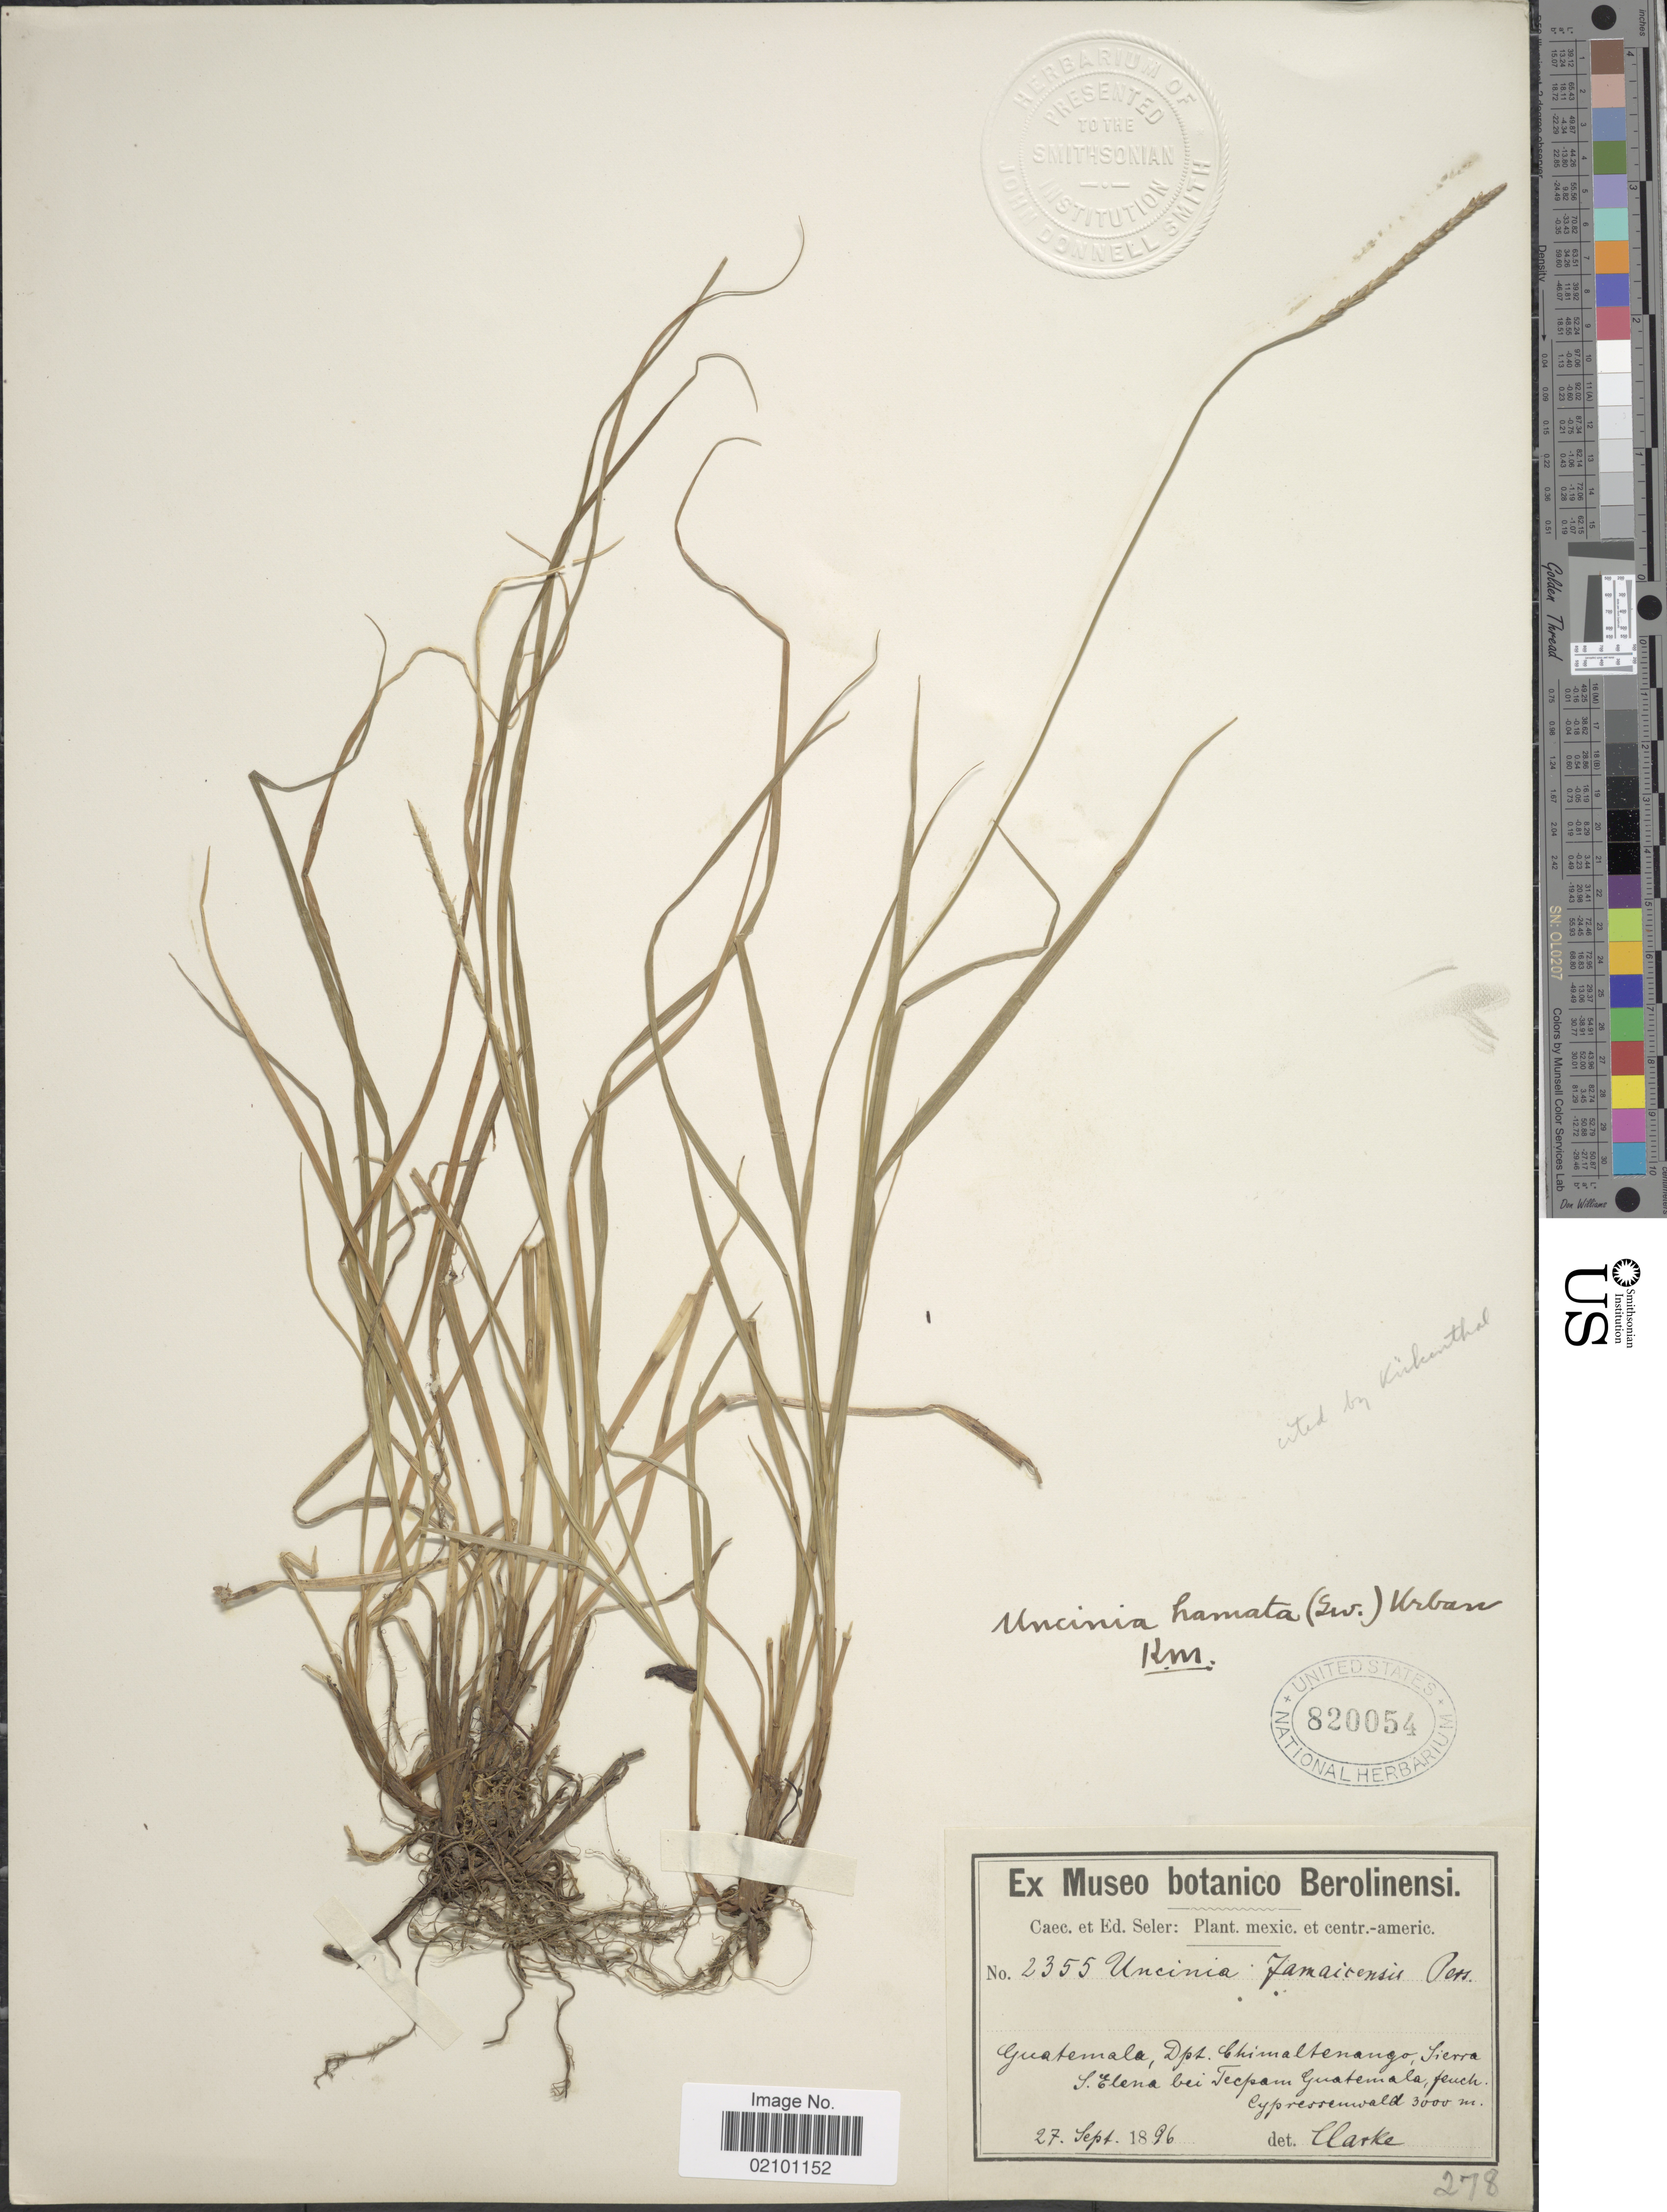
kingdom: Plantae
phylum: Tracheophyta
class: Liliopsida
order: Poales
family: Cyperaceae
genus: Carex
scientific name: Carex hamata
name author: Sw.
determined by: Strong, M. T., (US), Smithsonian Institution - National Museum of Natural History (UNITED STATES)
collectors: C. Seler & E. G. Seler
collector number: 2355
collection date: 1896-09-27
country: Guatemala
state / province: Chimaltenango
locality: Sierra S. Elena bei Tecpam Guatemala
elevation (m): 3000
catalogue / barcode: US 820054